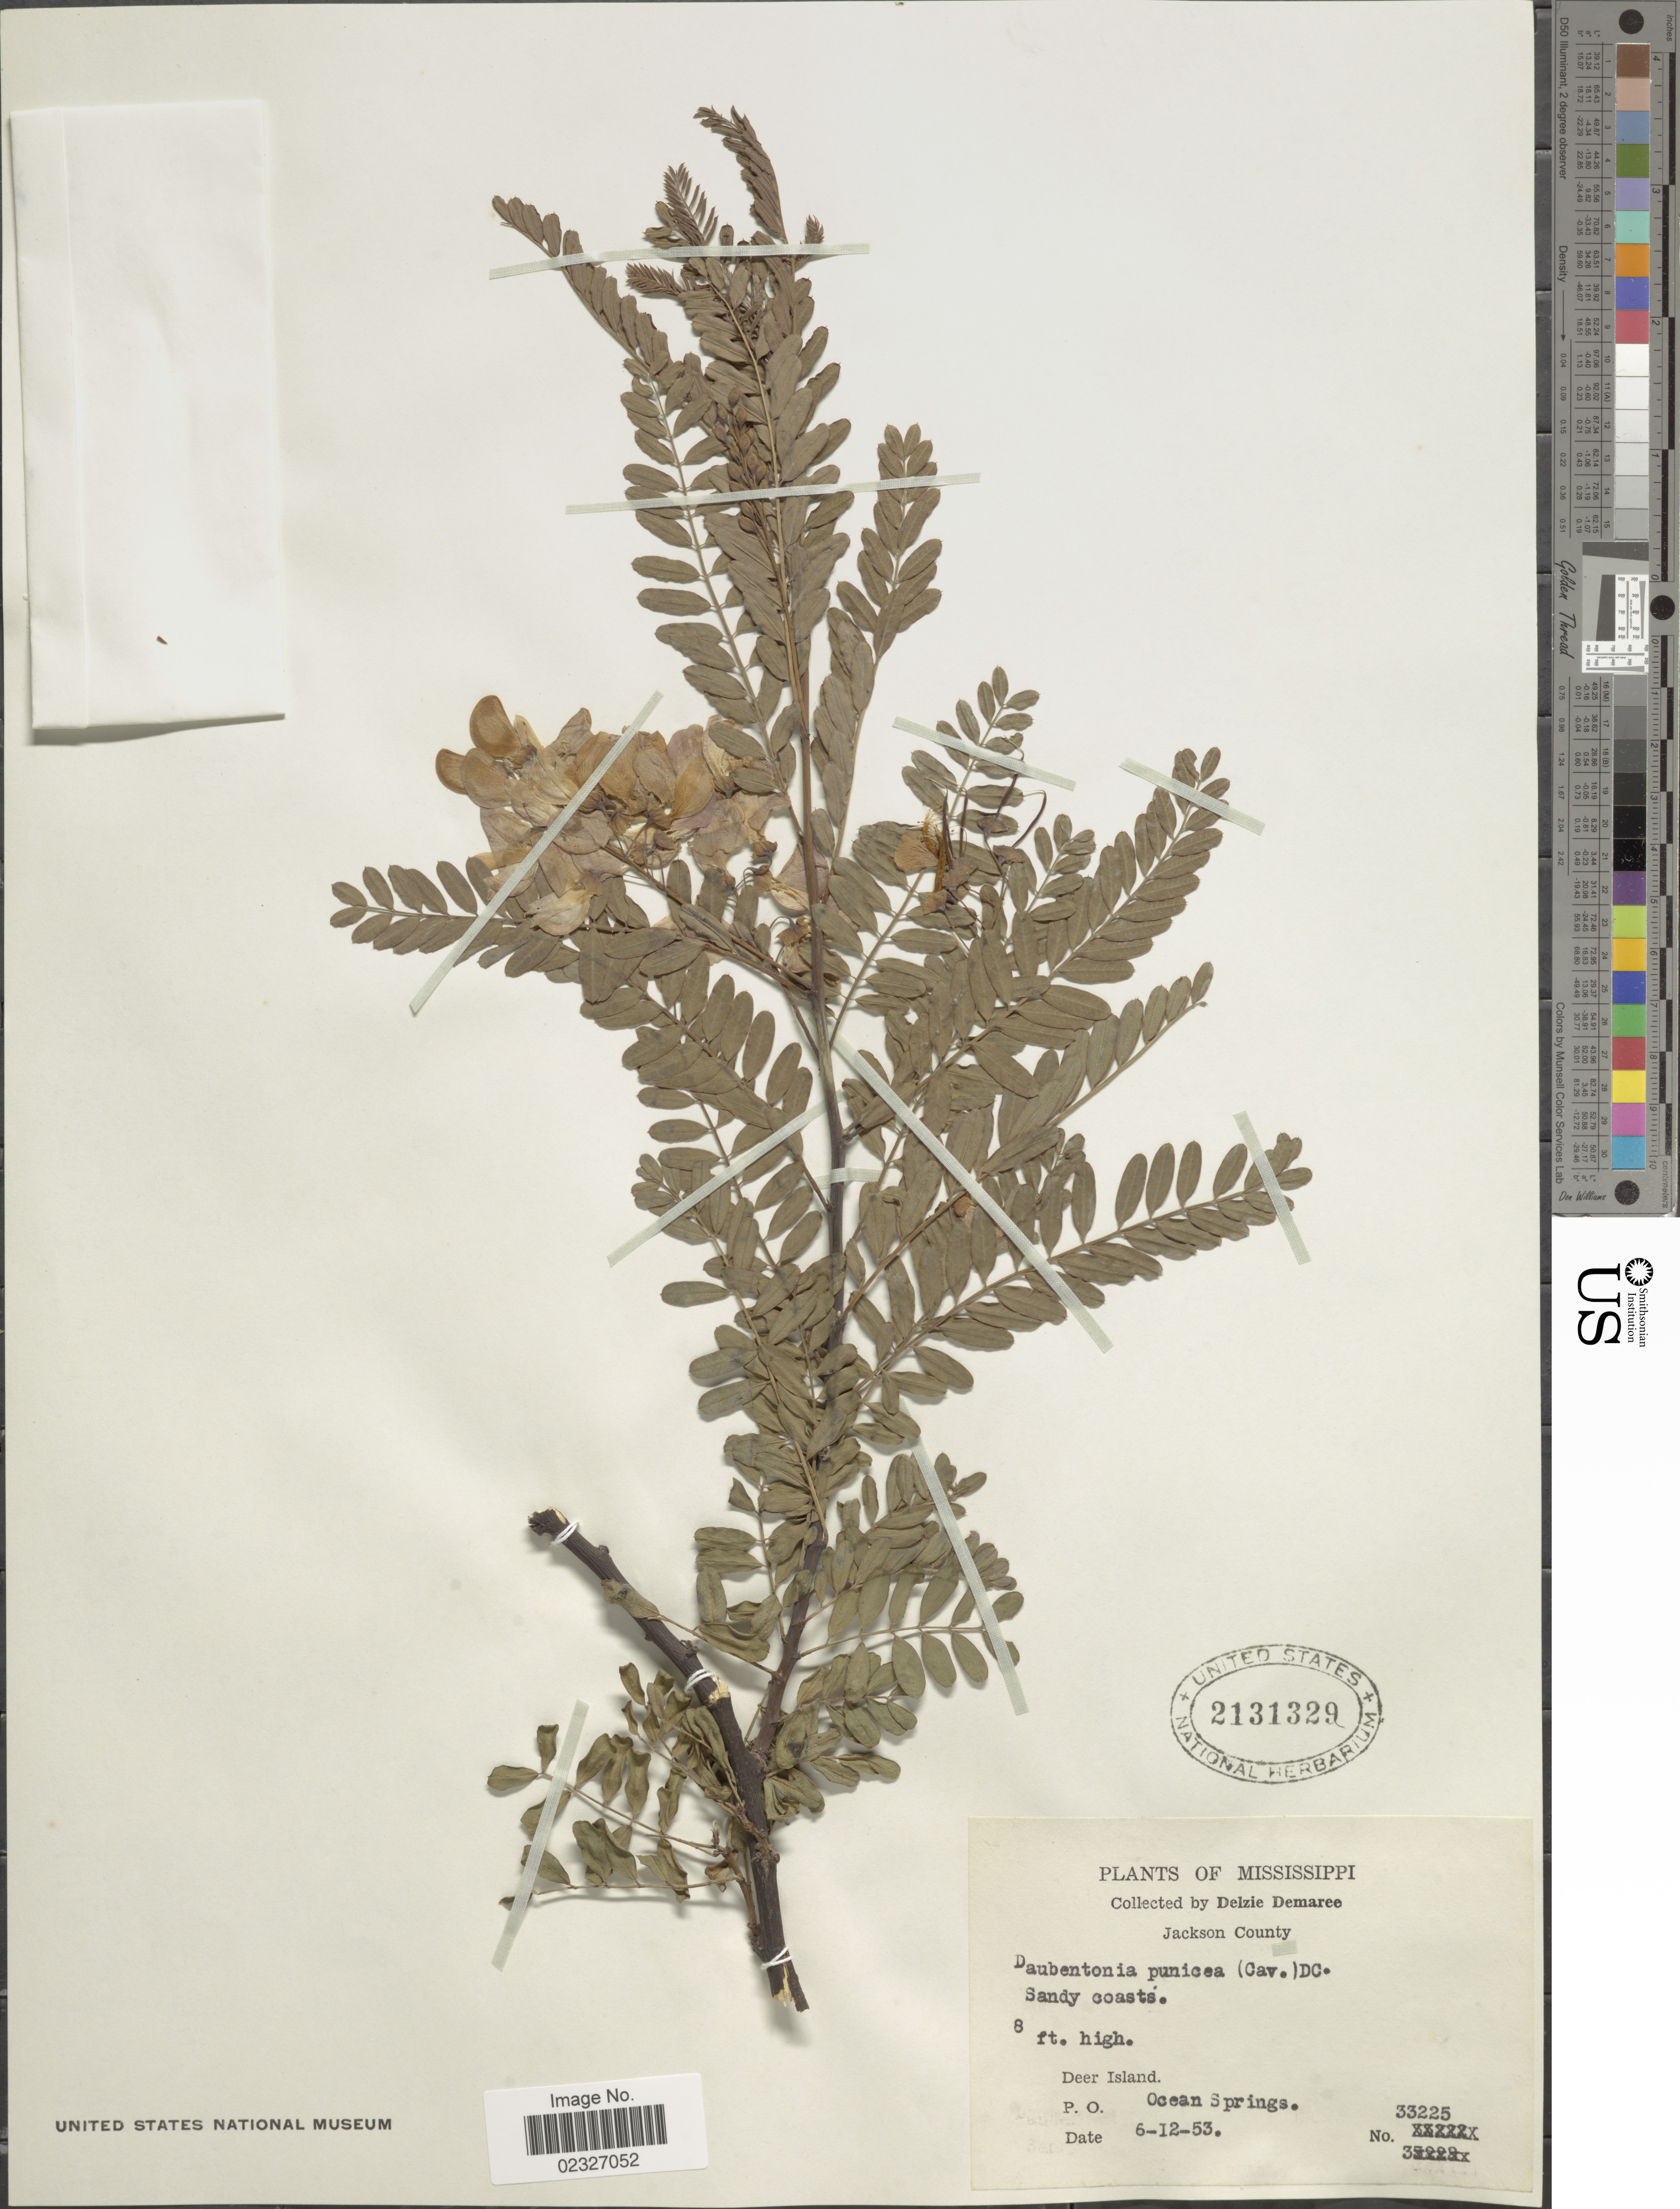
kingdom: Plantae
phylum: Tracheophyta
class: Magnoliopsida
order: Fabales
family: Fabaceae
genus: Sesbania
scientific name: Sesbania punicea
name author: (Cav.) Benth.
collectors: D. Demaree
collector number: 33225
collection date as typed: Transcribed d/m/y: 12/6/53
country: United States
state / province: Mississippi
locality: Jackson County, Sandy coast, Deer Island, P.O. Ocean Springs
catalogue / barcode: US 2131329